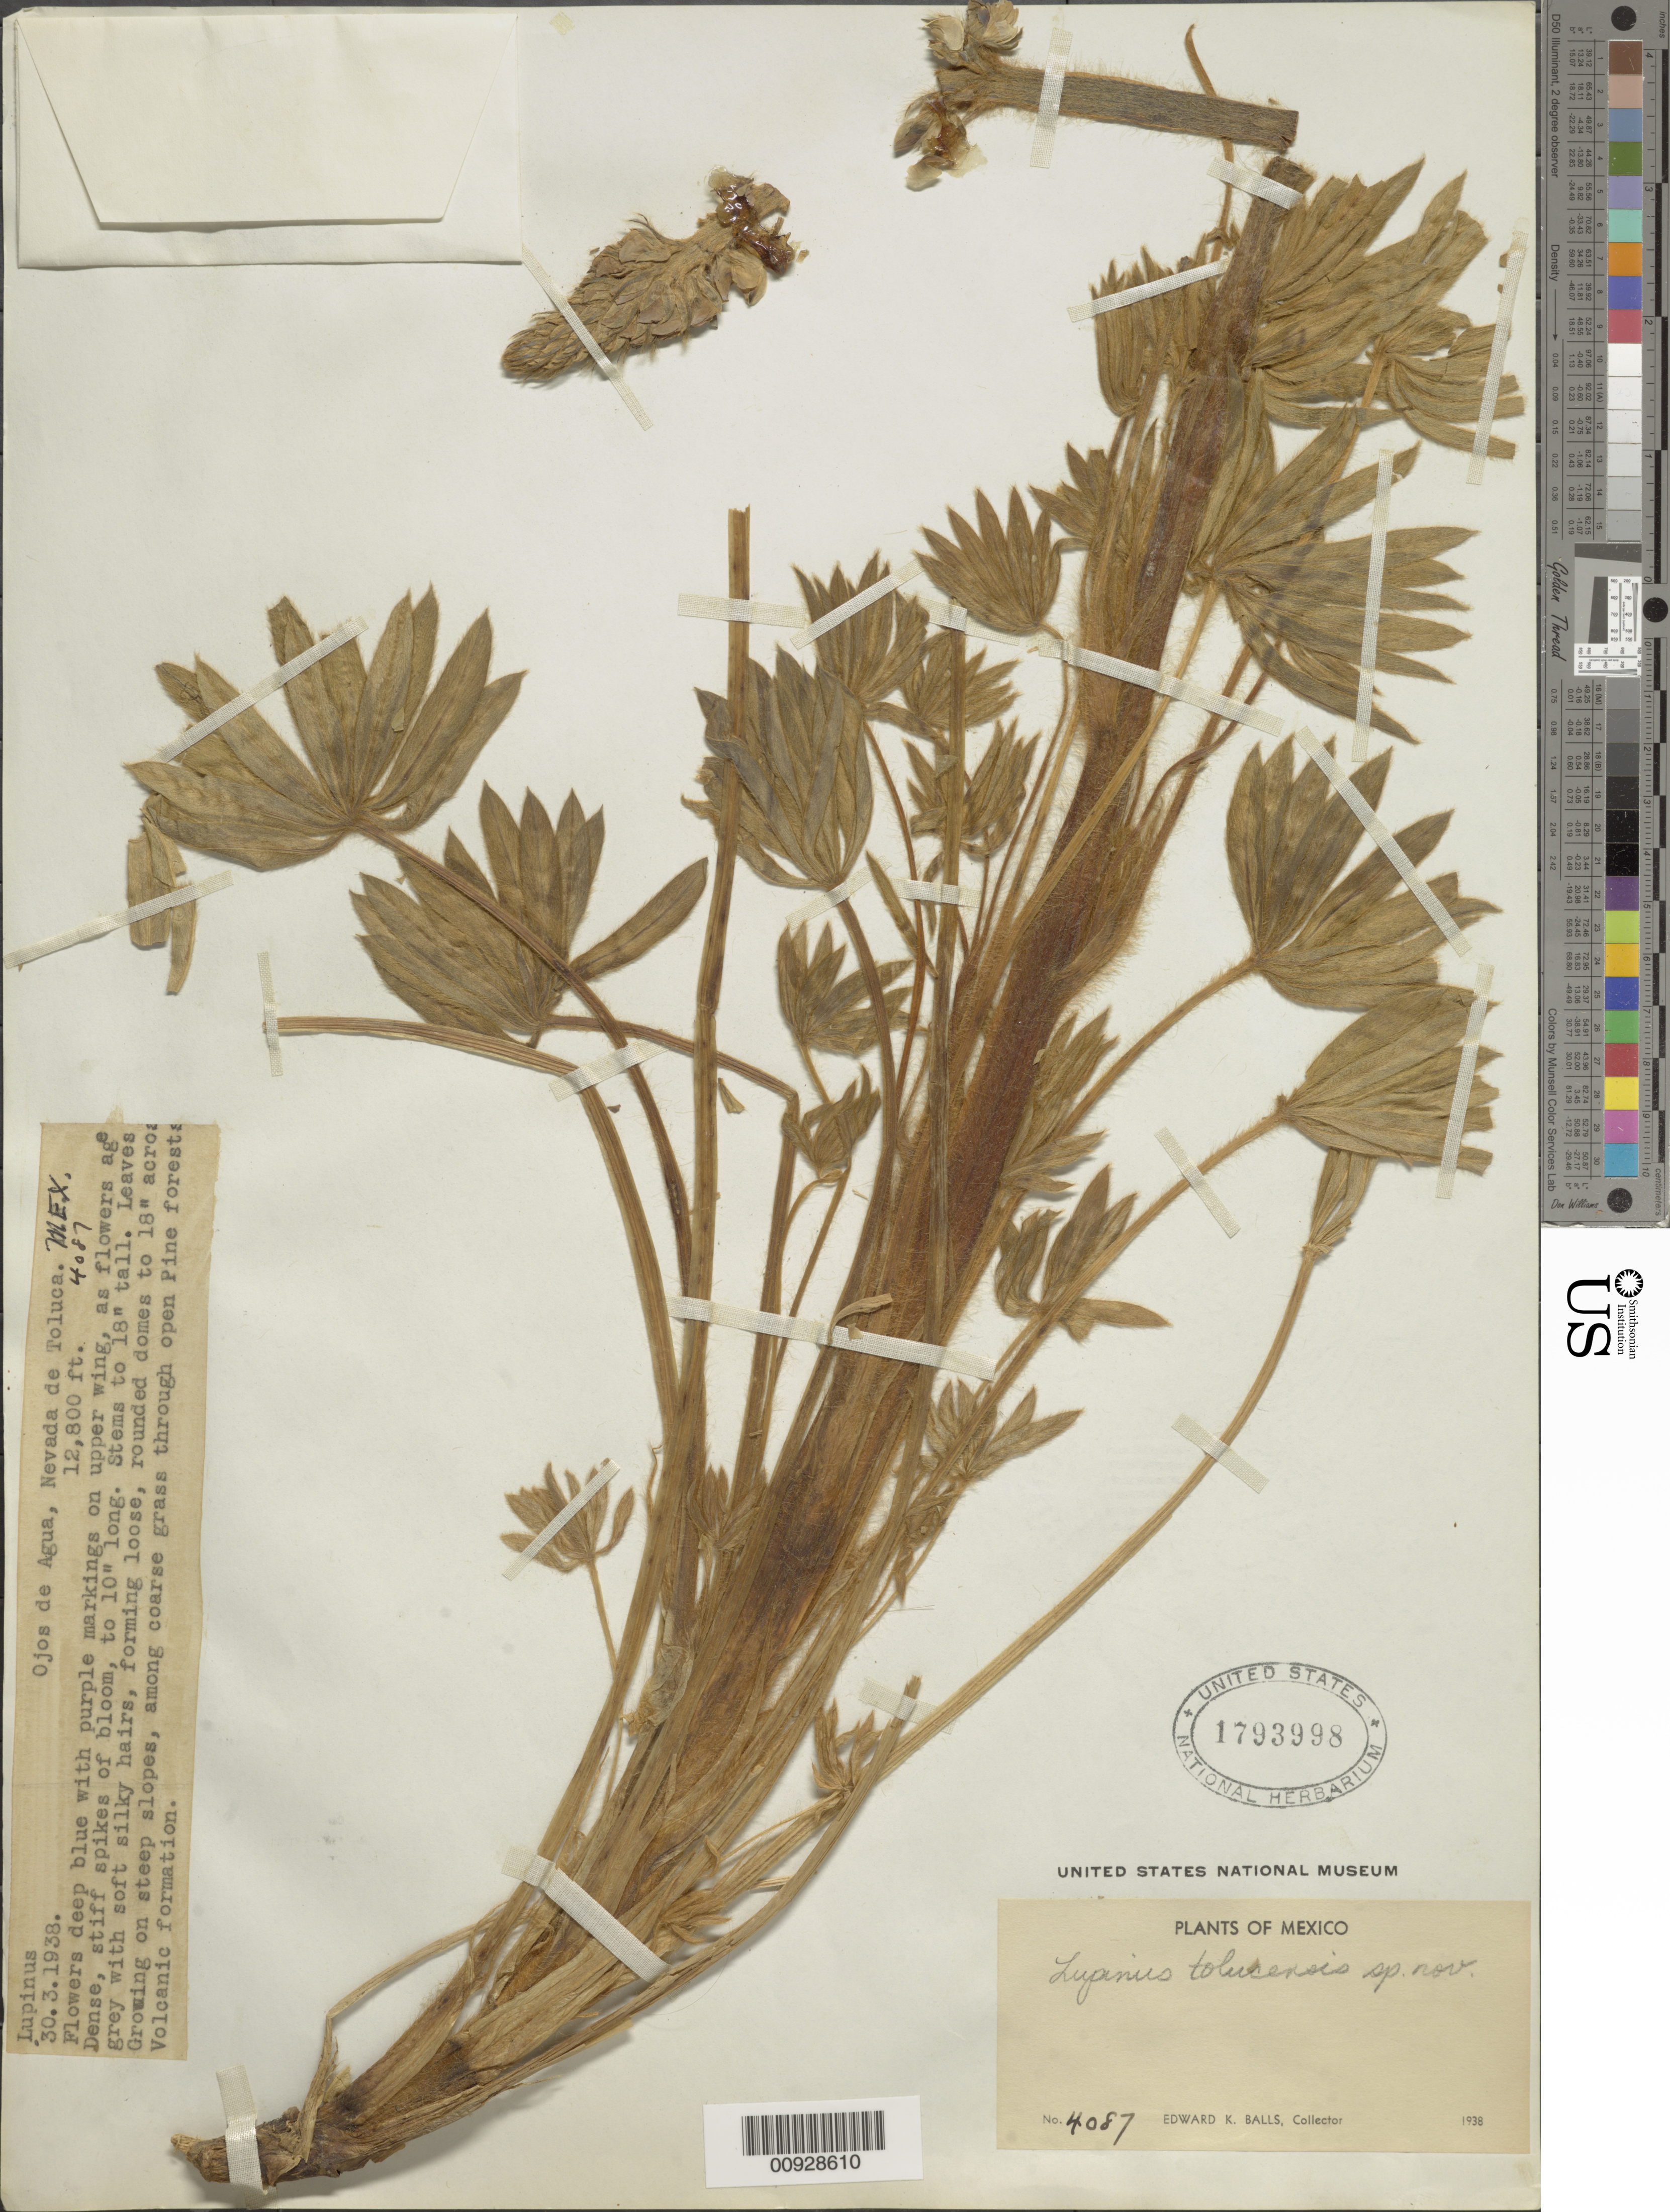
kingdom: Plantae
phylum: Tracheophyta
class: Magnoliopsida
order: Fabales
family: Fabaceae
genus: Lupinus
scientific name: Lupinus tolucensis, ined.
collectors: E. K. Balls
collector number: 4087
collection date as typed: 30 Mar 1938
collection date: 1938-03-30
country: Mexico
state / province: México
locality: Ojos de Agua, Nevada [sic] de Toluca, State of Mexico.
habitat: Growing on steep slopes, among coarse grass through open Pine forest. Volcanic formation.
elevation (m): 3901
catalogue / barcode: US 1793998